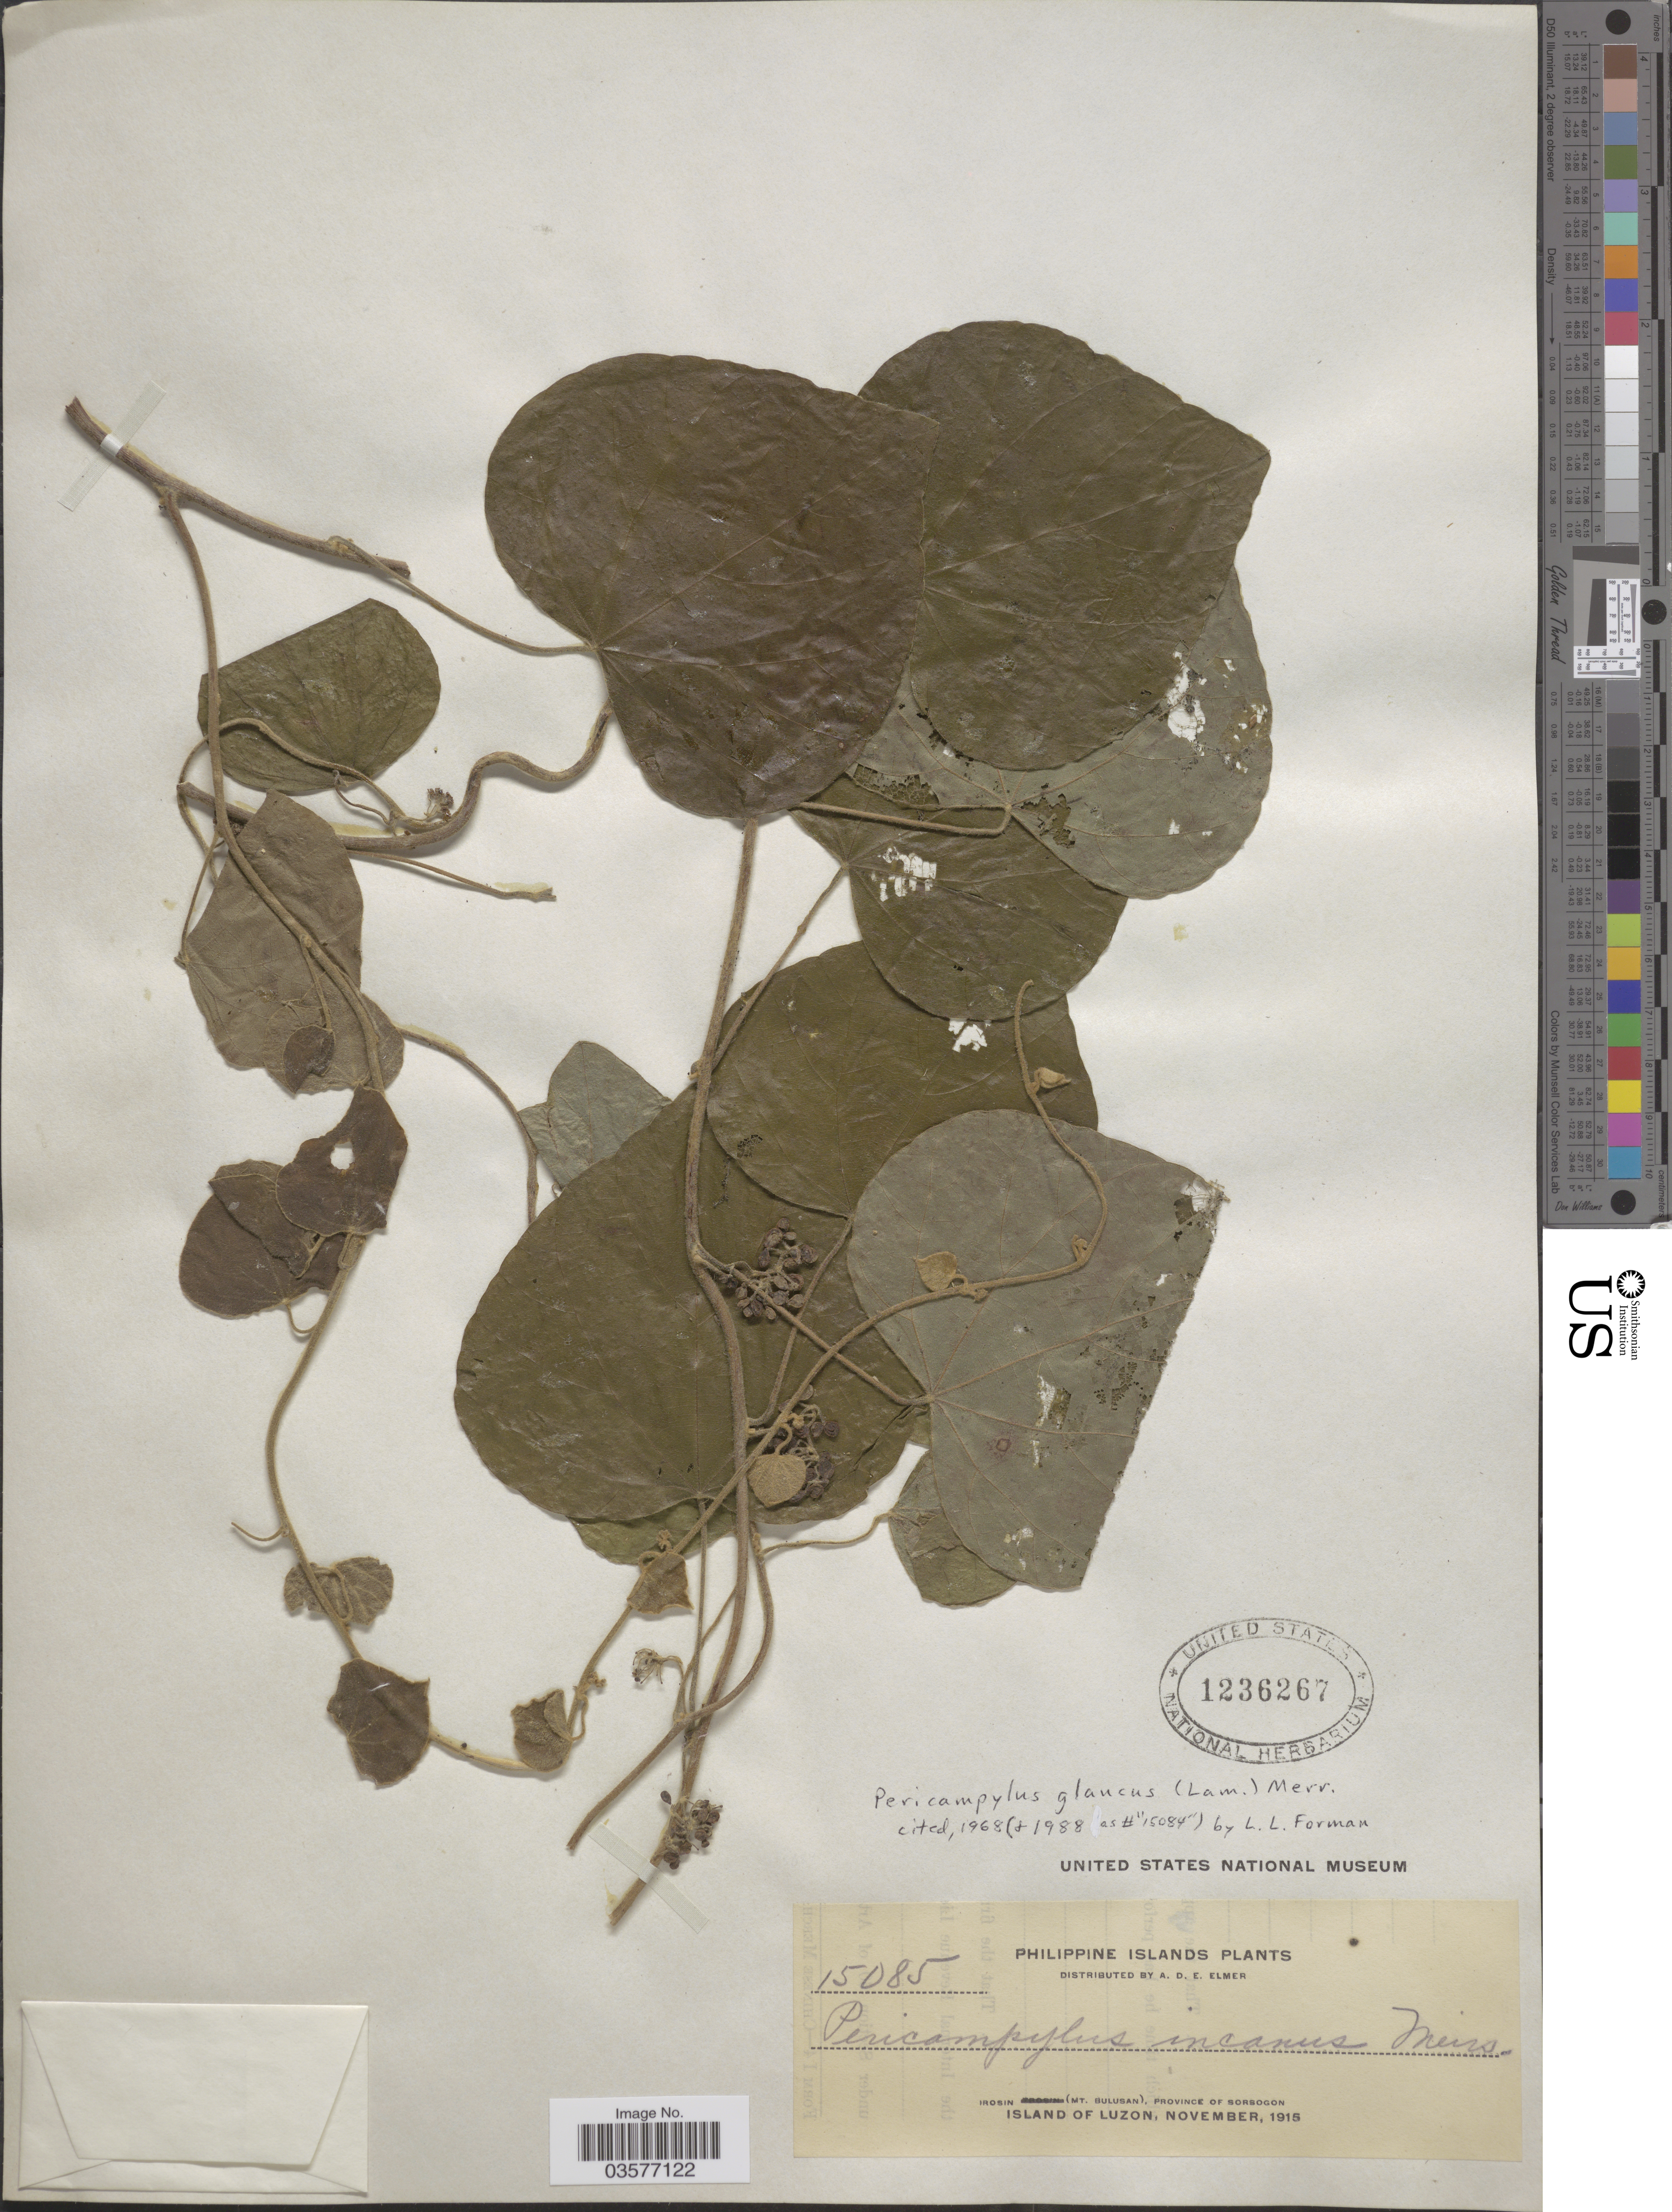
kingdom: Plantae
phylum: Tracheophyta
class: Magnoliopsida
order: Ranunculales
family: Menispermaceae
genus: Pericampylus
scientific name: Pericampylus glaucus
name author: (Lam.) Merr.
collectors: A. D. E. Elmer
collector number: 15085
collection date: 1915-11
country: Philippines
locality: Philippine Islands. Irosin (Mt. Bulusan), Province of Sorsoogon. Island of Luzon.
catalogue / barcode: US 1236267